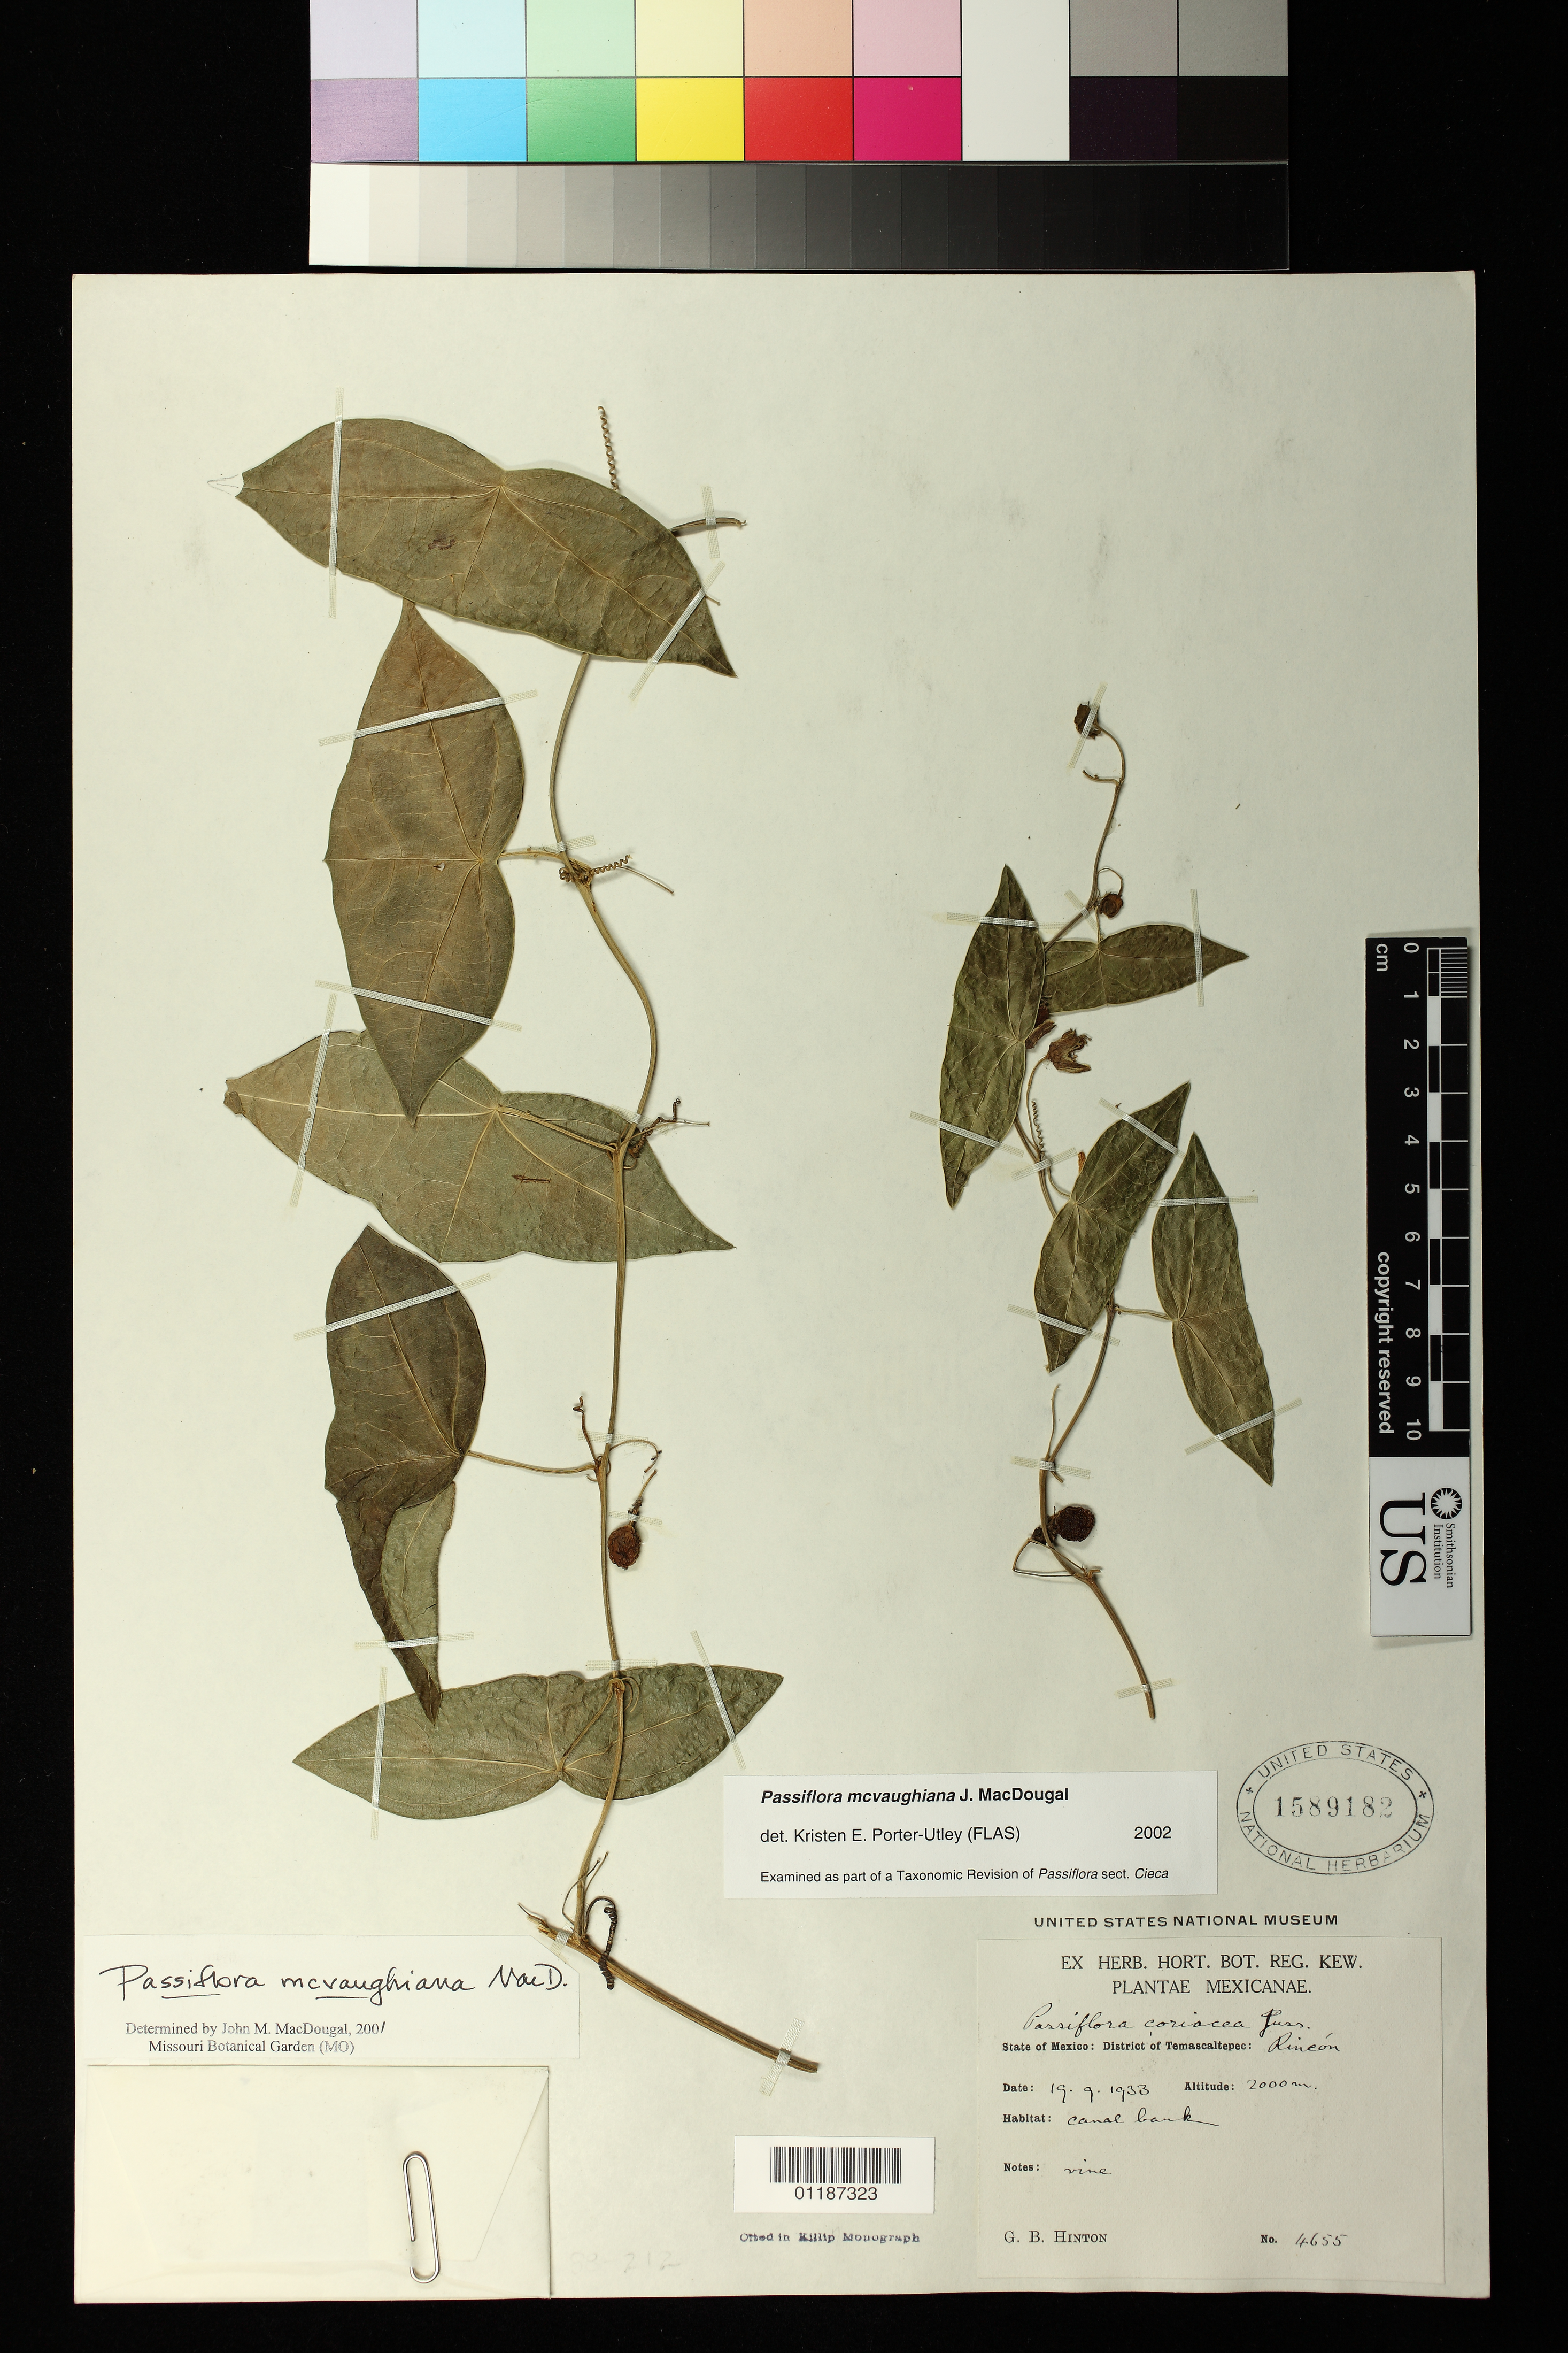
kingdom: Plantae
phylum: Tracheophyta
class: Magnoliopsida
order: Malpighiales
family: Passifloraceae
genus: Passiflora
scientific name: Passiflora mcvaughiana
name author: J.M. MacDougal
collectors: G. B. Hinton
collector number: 4655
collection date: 1933-09-19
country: Mexico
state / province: México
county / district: Temascaltepec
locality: Rincon, canal bank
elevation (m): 2000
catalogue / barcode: US 1589182